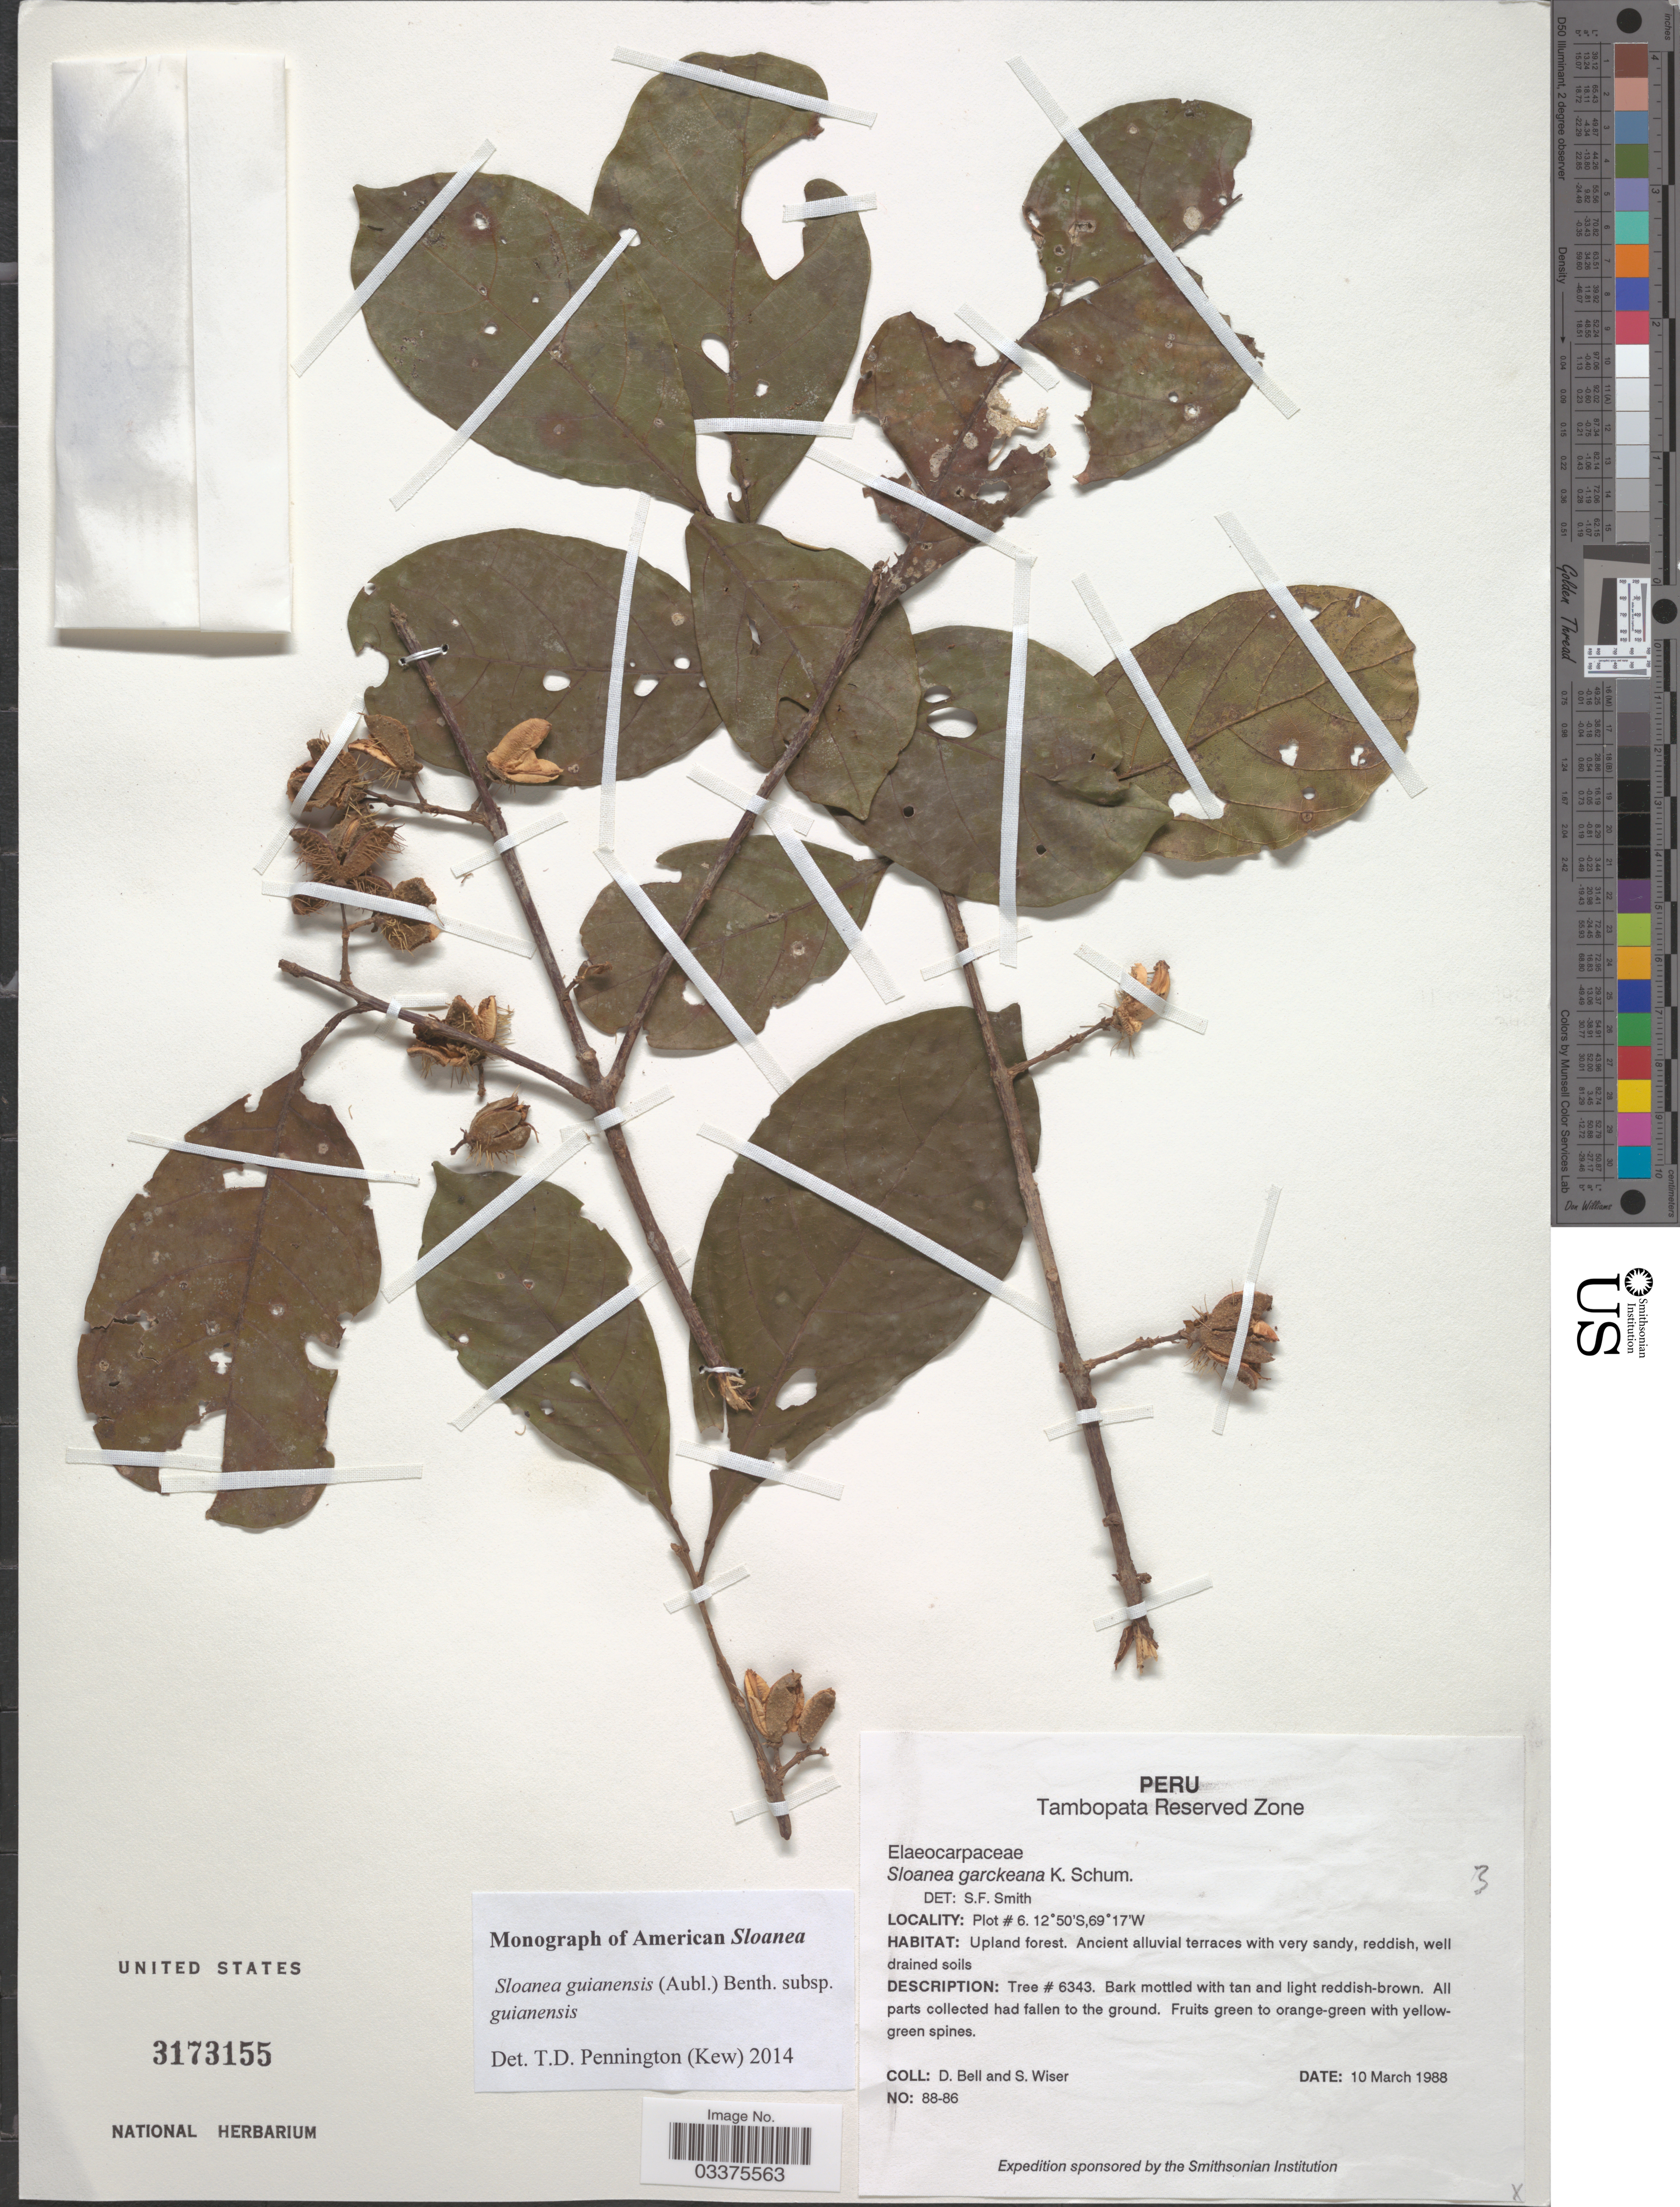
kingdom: Plantae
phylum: Tracheophyta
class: Magnoliopsida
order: Oxalidales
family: Elaeocarpaceae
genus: Sloanea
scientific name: Sloanea guianensis subsp. guianensis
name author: (Aubl.) Benth.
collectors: D. A. Bell & S. Wiser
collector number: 88-86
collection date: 1988-03-10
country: Peru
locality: Tambopata Reserved Zone, Plot #6.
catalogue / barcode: US 3173155